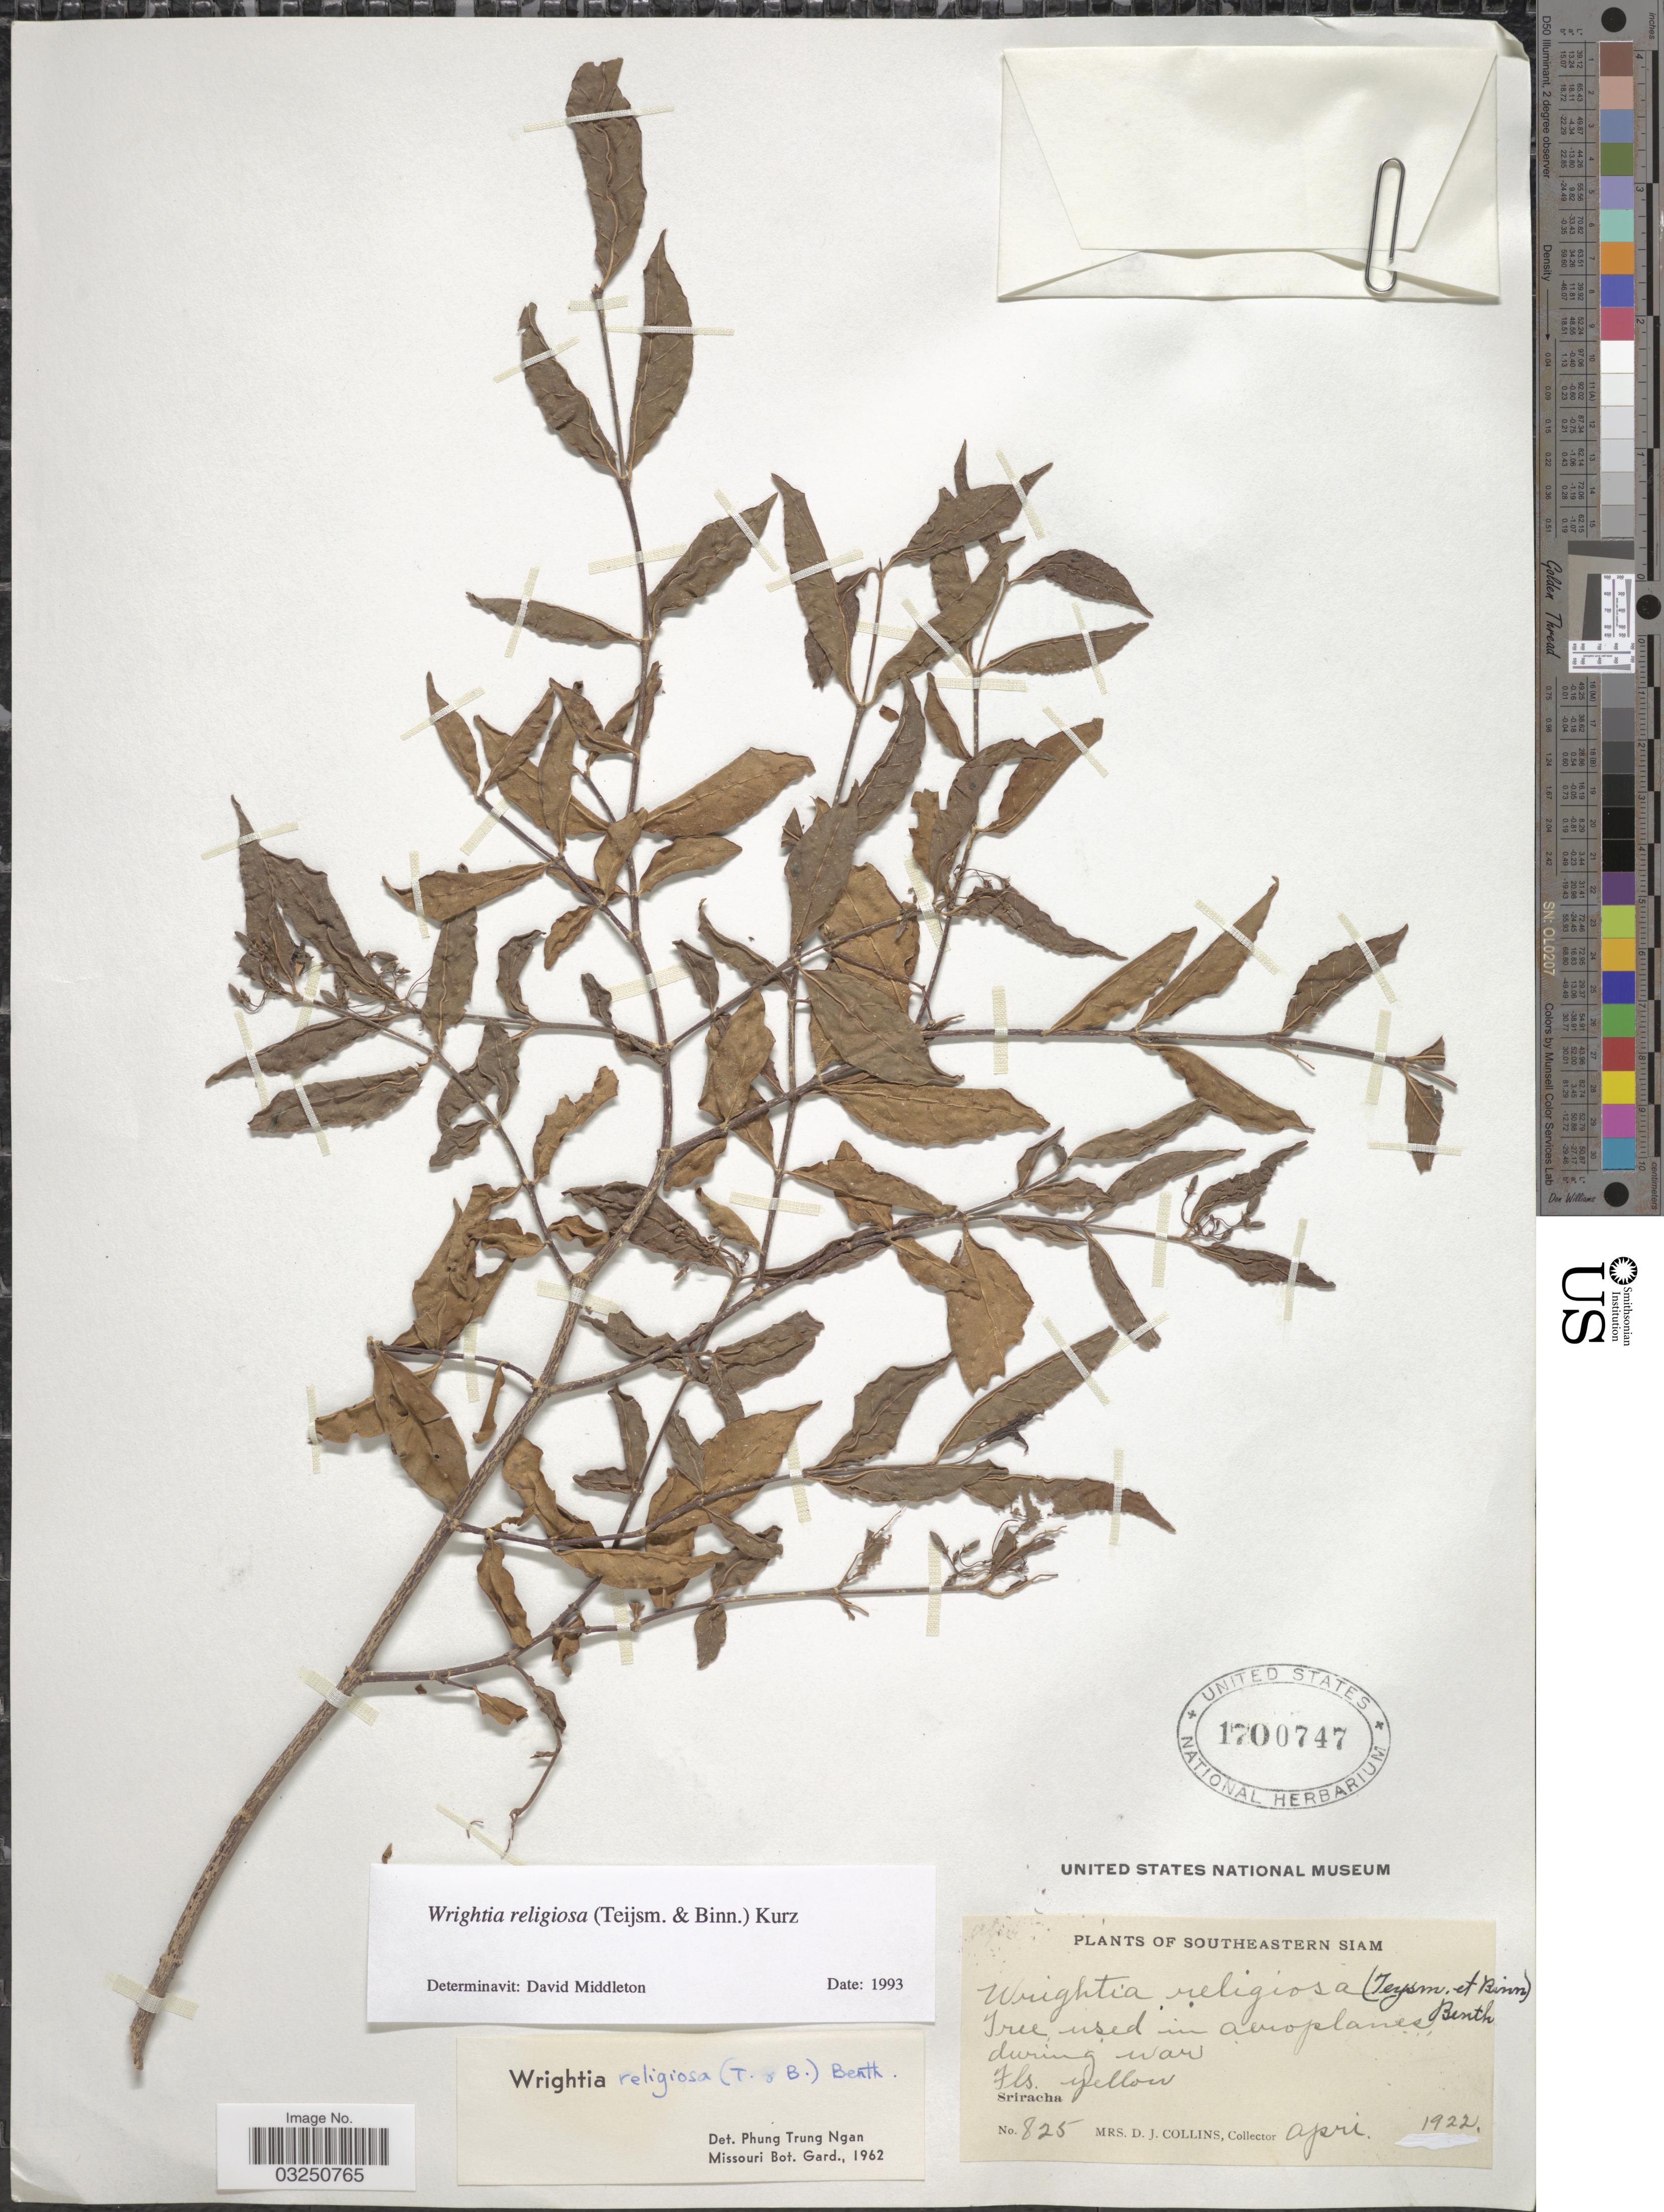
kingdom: Plantae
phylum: Tracheophyta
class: Magnoliopsida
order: Gentianales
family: Apocynaceae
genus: Wrightia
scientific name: Wrightia religiosa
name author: Benth. & Hook. f.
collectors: Mrs. D. J. Collins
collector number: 825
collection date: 1922-04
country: Thailand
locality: Southeastern Siam. Sriracha.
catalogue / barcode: US 1700747